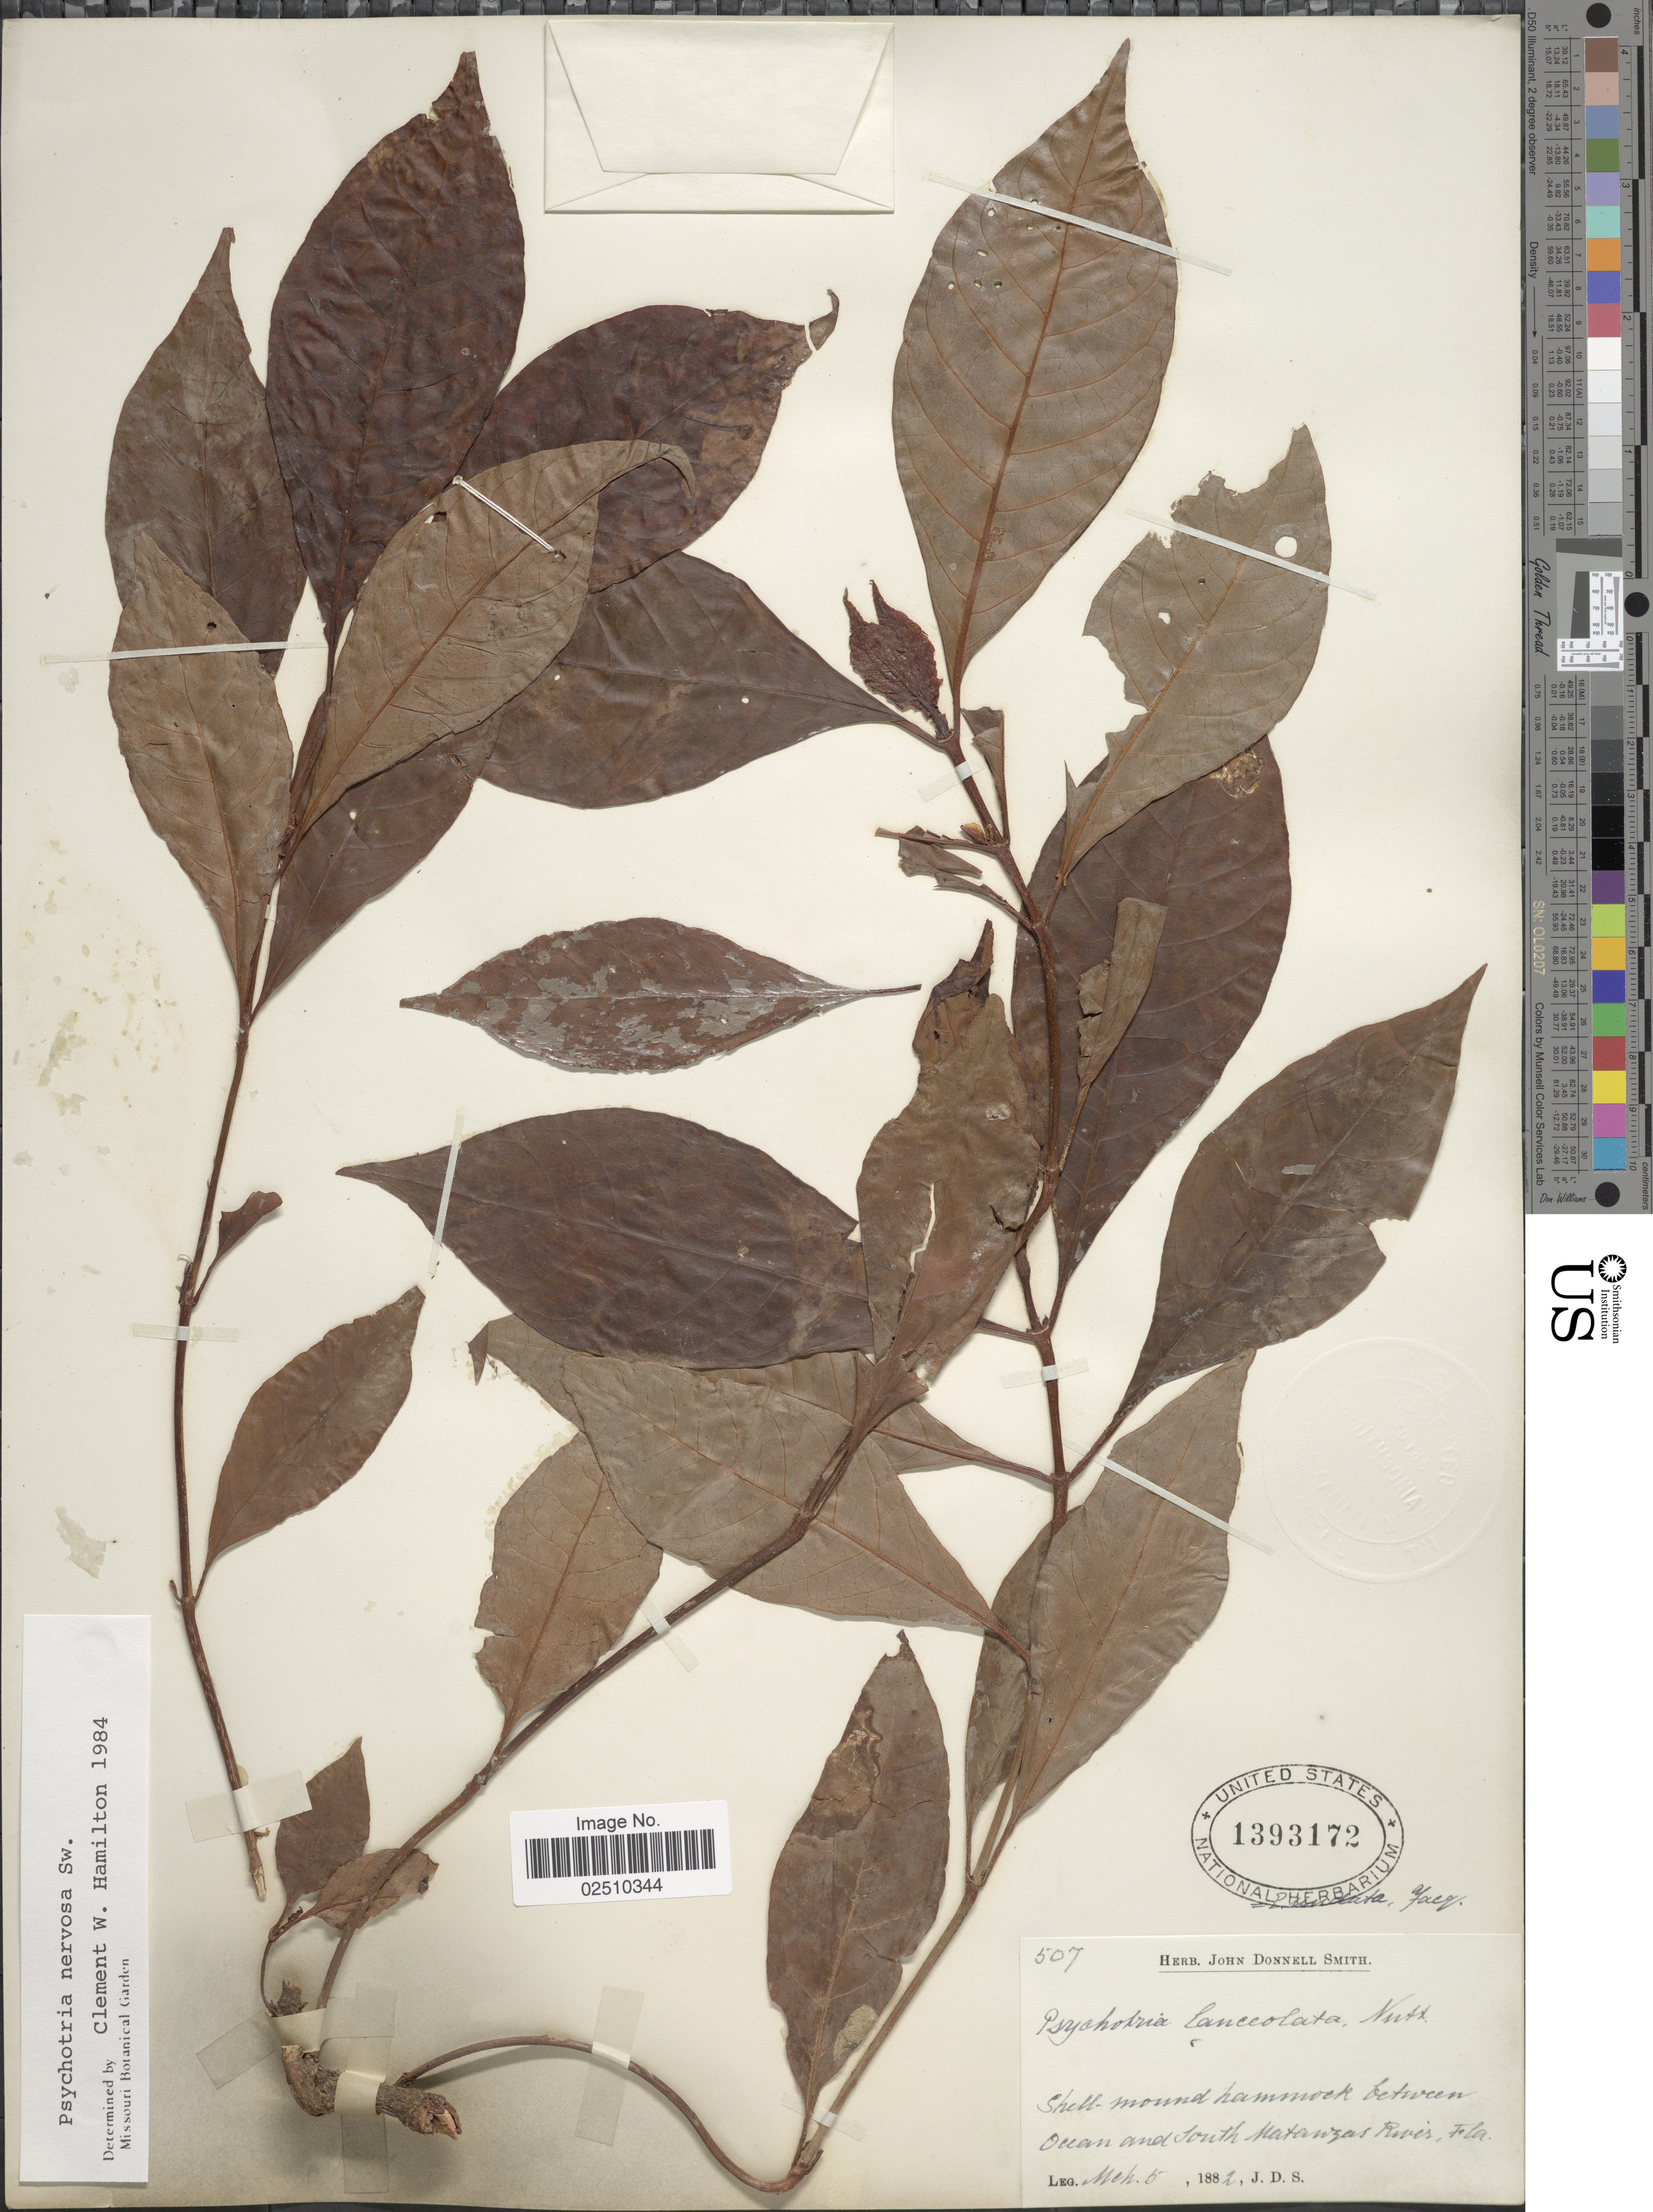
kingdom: Plantae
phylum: Tracheophyta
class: Magnoliopsida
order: Gentianales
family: Rubiaceae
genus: Psychotria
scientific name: Psychotria nervosa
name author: Sw.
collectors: J. Donnell Smith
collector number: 507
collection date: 1882-03-05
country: United States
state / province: Florida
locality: Shell-mound hammock between Ocean and South Matanzas River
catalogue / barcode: US 1393172